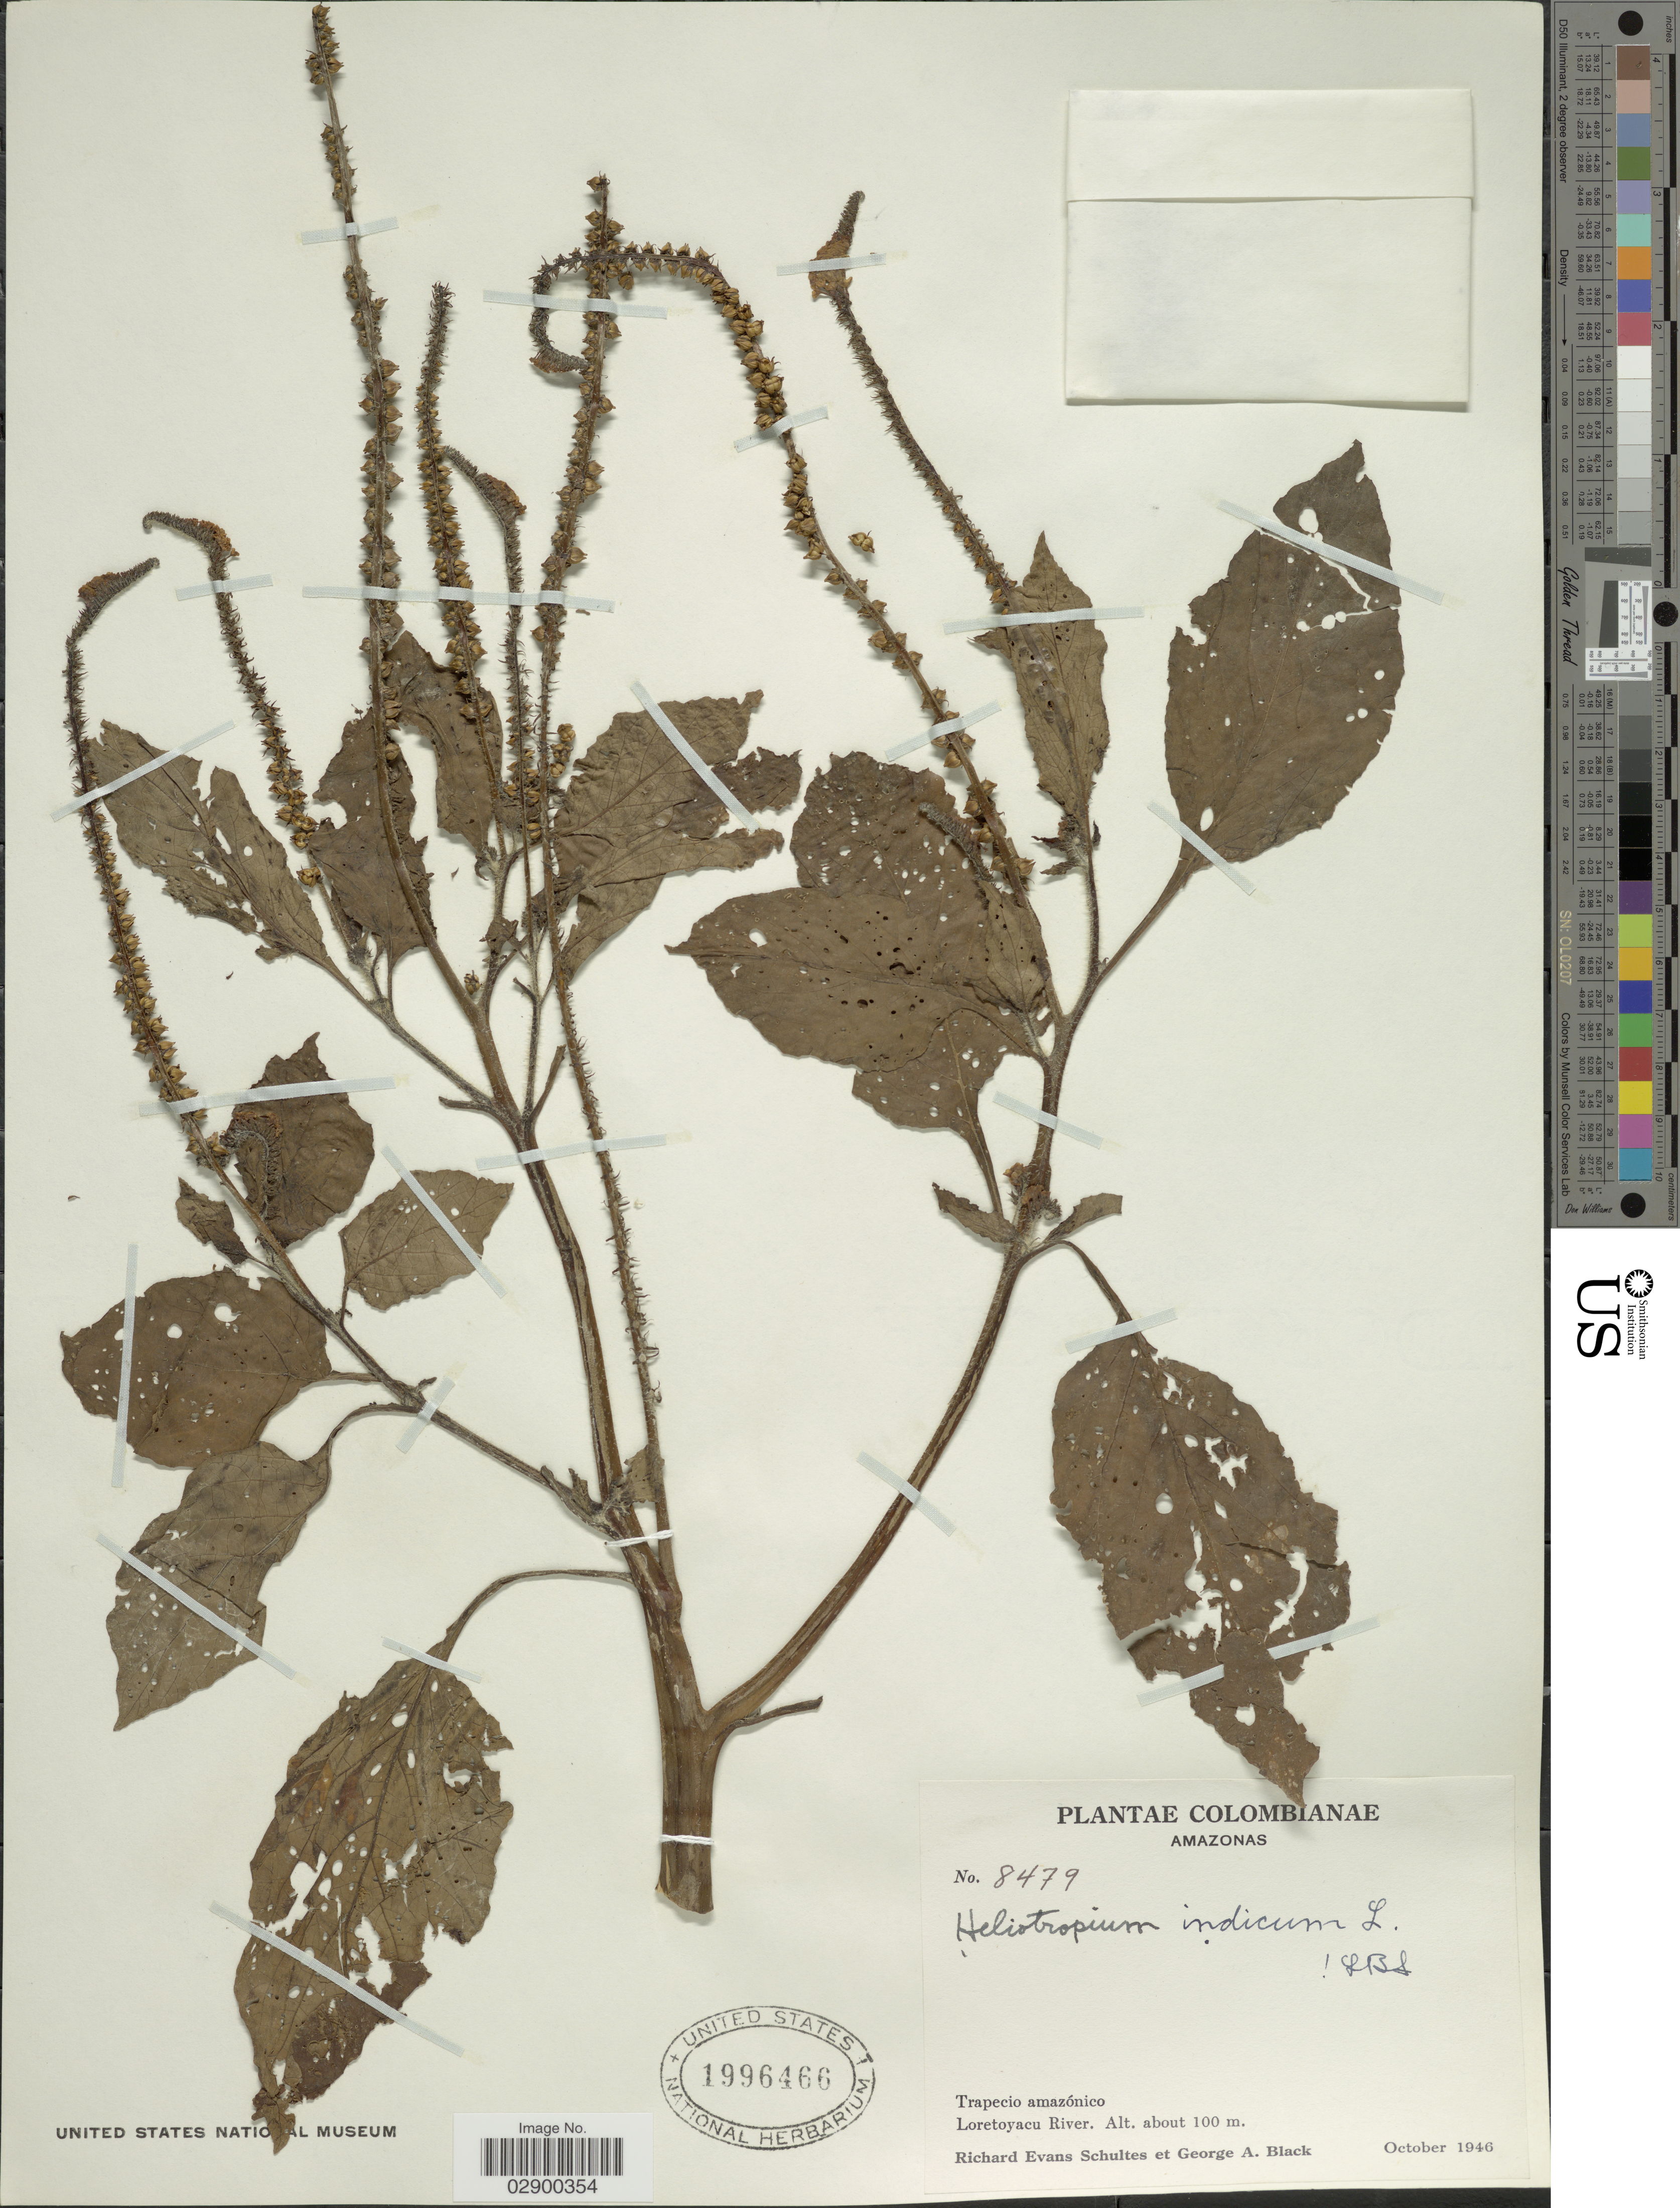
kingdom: Plantae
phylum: Tracheophyta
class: Magnoliopsida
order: Boraginales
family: Heliotropiaceae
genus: Heliotropium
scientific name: Heliotropium indicum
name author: L.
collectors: R. E. Schultes & G. A. Black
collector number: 8479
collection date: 1946-10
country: Colombia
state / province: Amazônas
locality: Trapecio amazónico, Loretoyacu River.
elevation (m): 100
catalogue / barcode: US 1996466